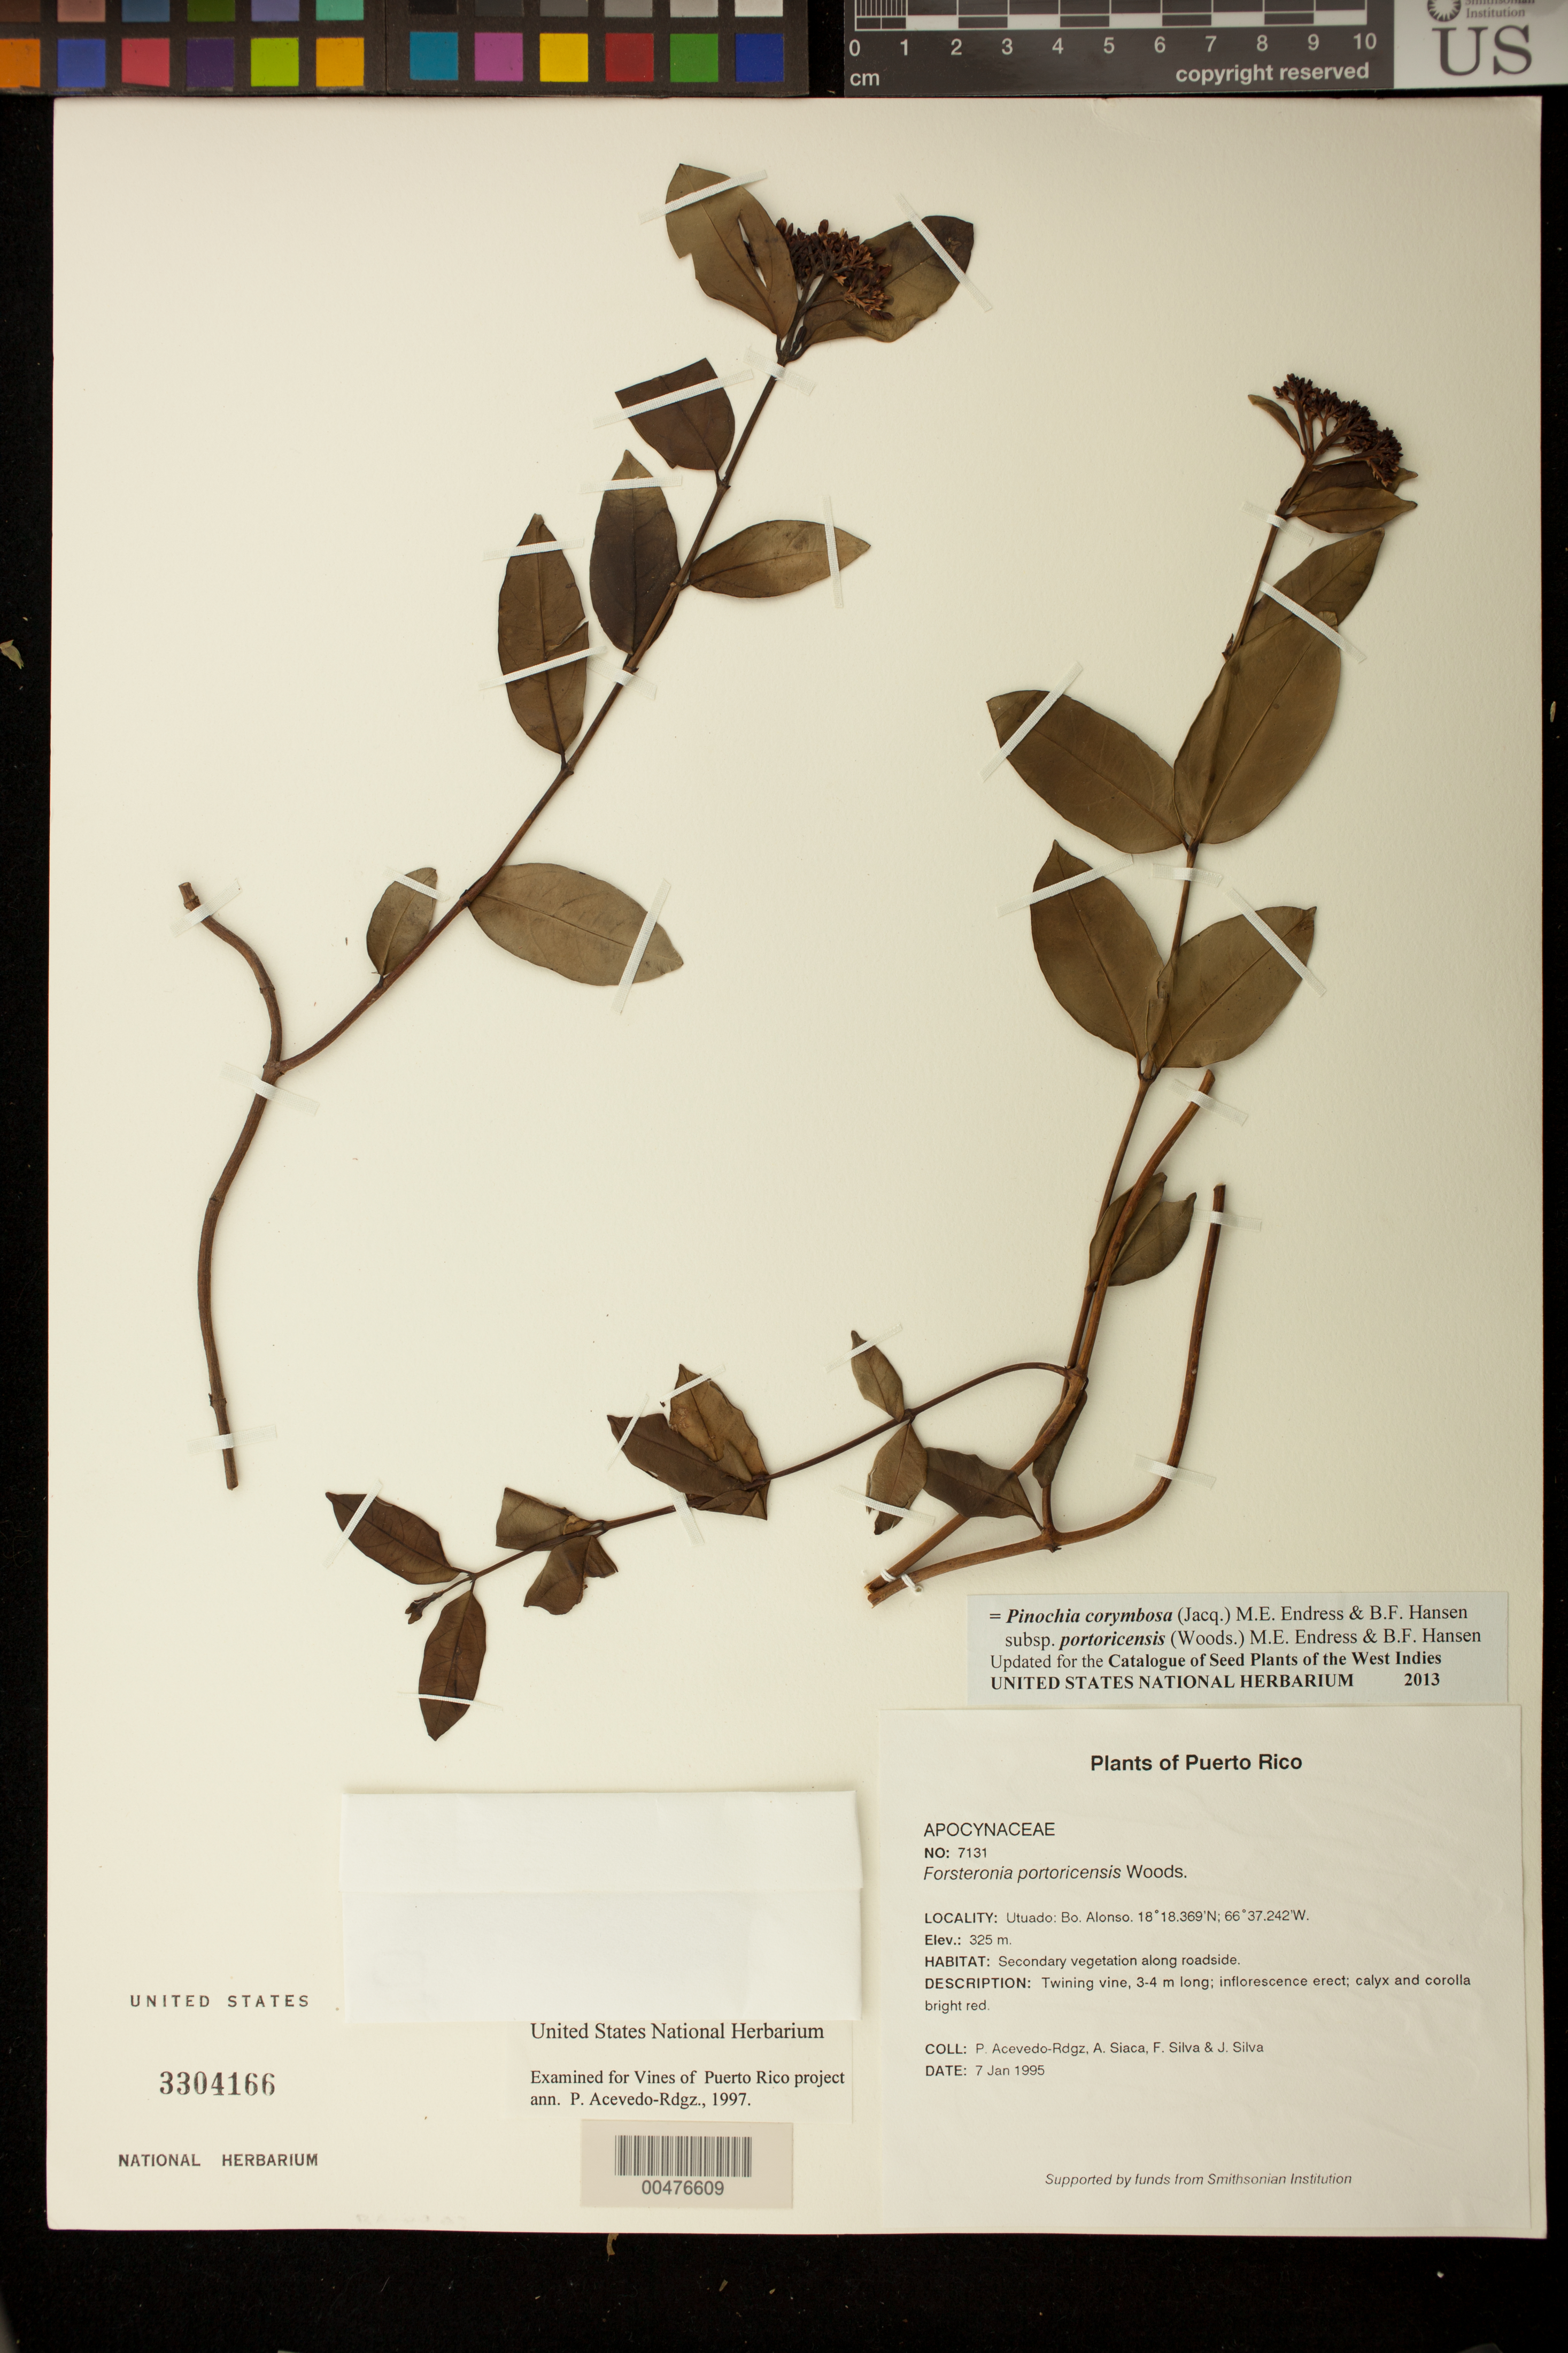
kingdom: Plantae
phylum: Tracheophyta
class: Magnoliopsida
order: Gentianales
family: Apocynaceae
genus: Pinochia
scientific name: Pinochia corymbosa subsp. portoricensis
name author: (Woodson) M.E. Endress & B.F. Hansen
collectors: P. Acevedo-Rodr., A. Siaca, F. Silva & J. Silva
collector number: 7131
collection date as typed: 07 Jan 1995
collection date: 1995-01-07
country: Puerto Rico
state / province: Utuado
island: Puerto Rico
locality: Utuado; Bo. Don Alonso.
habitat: Secondary vegetation along roadside.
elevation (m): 325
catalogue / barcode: US 3304166